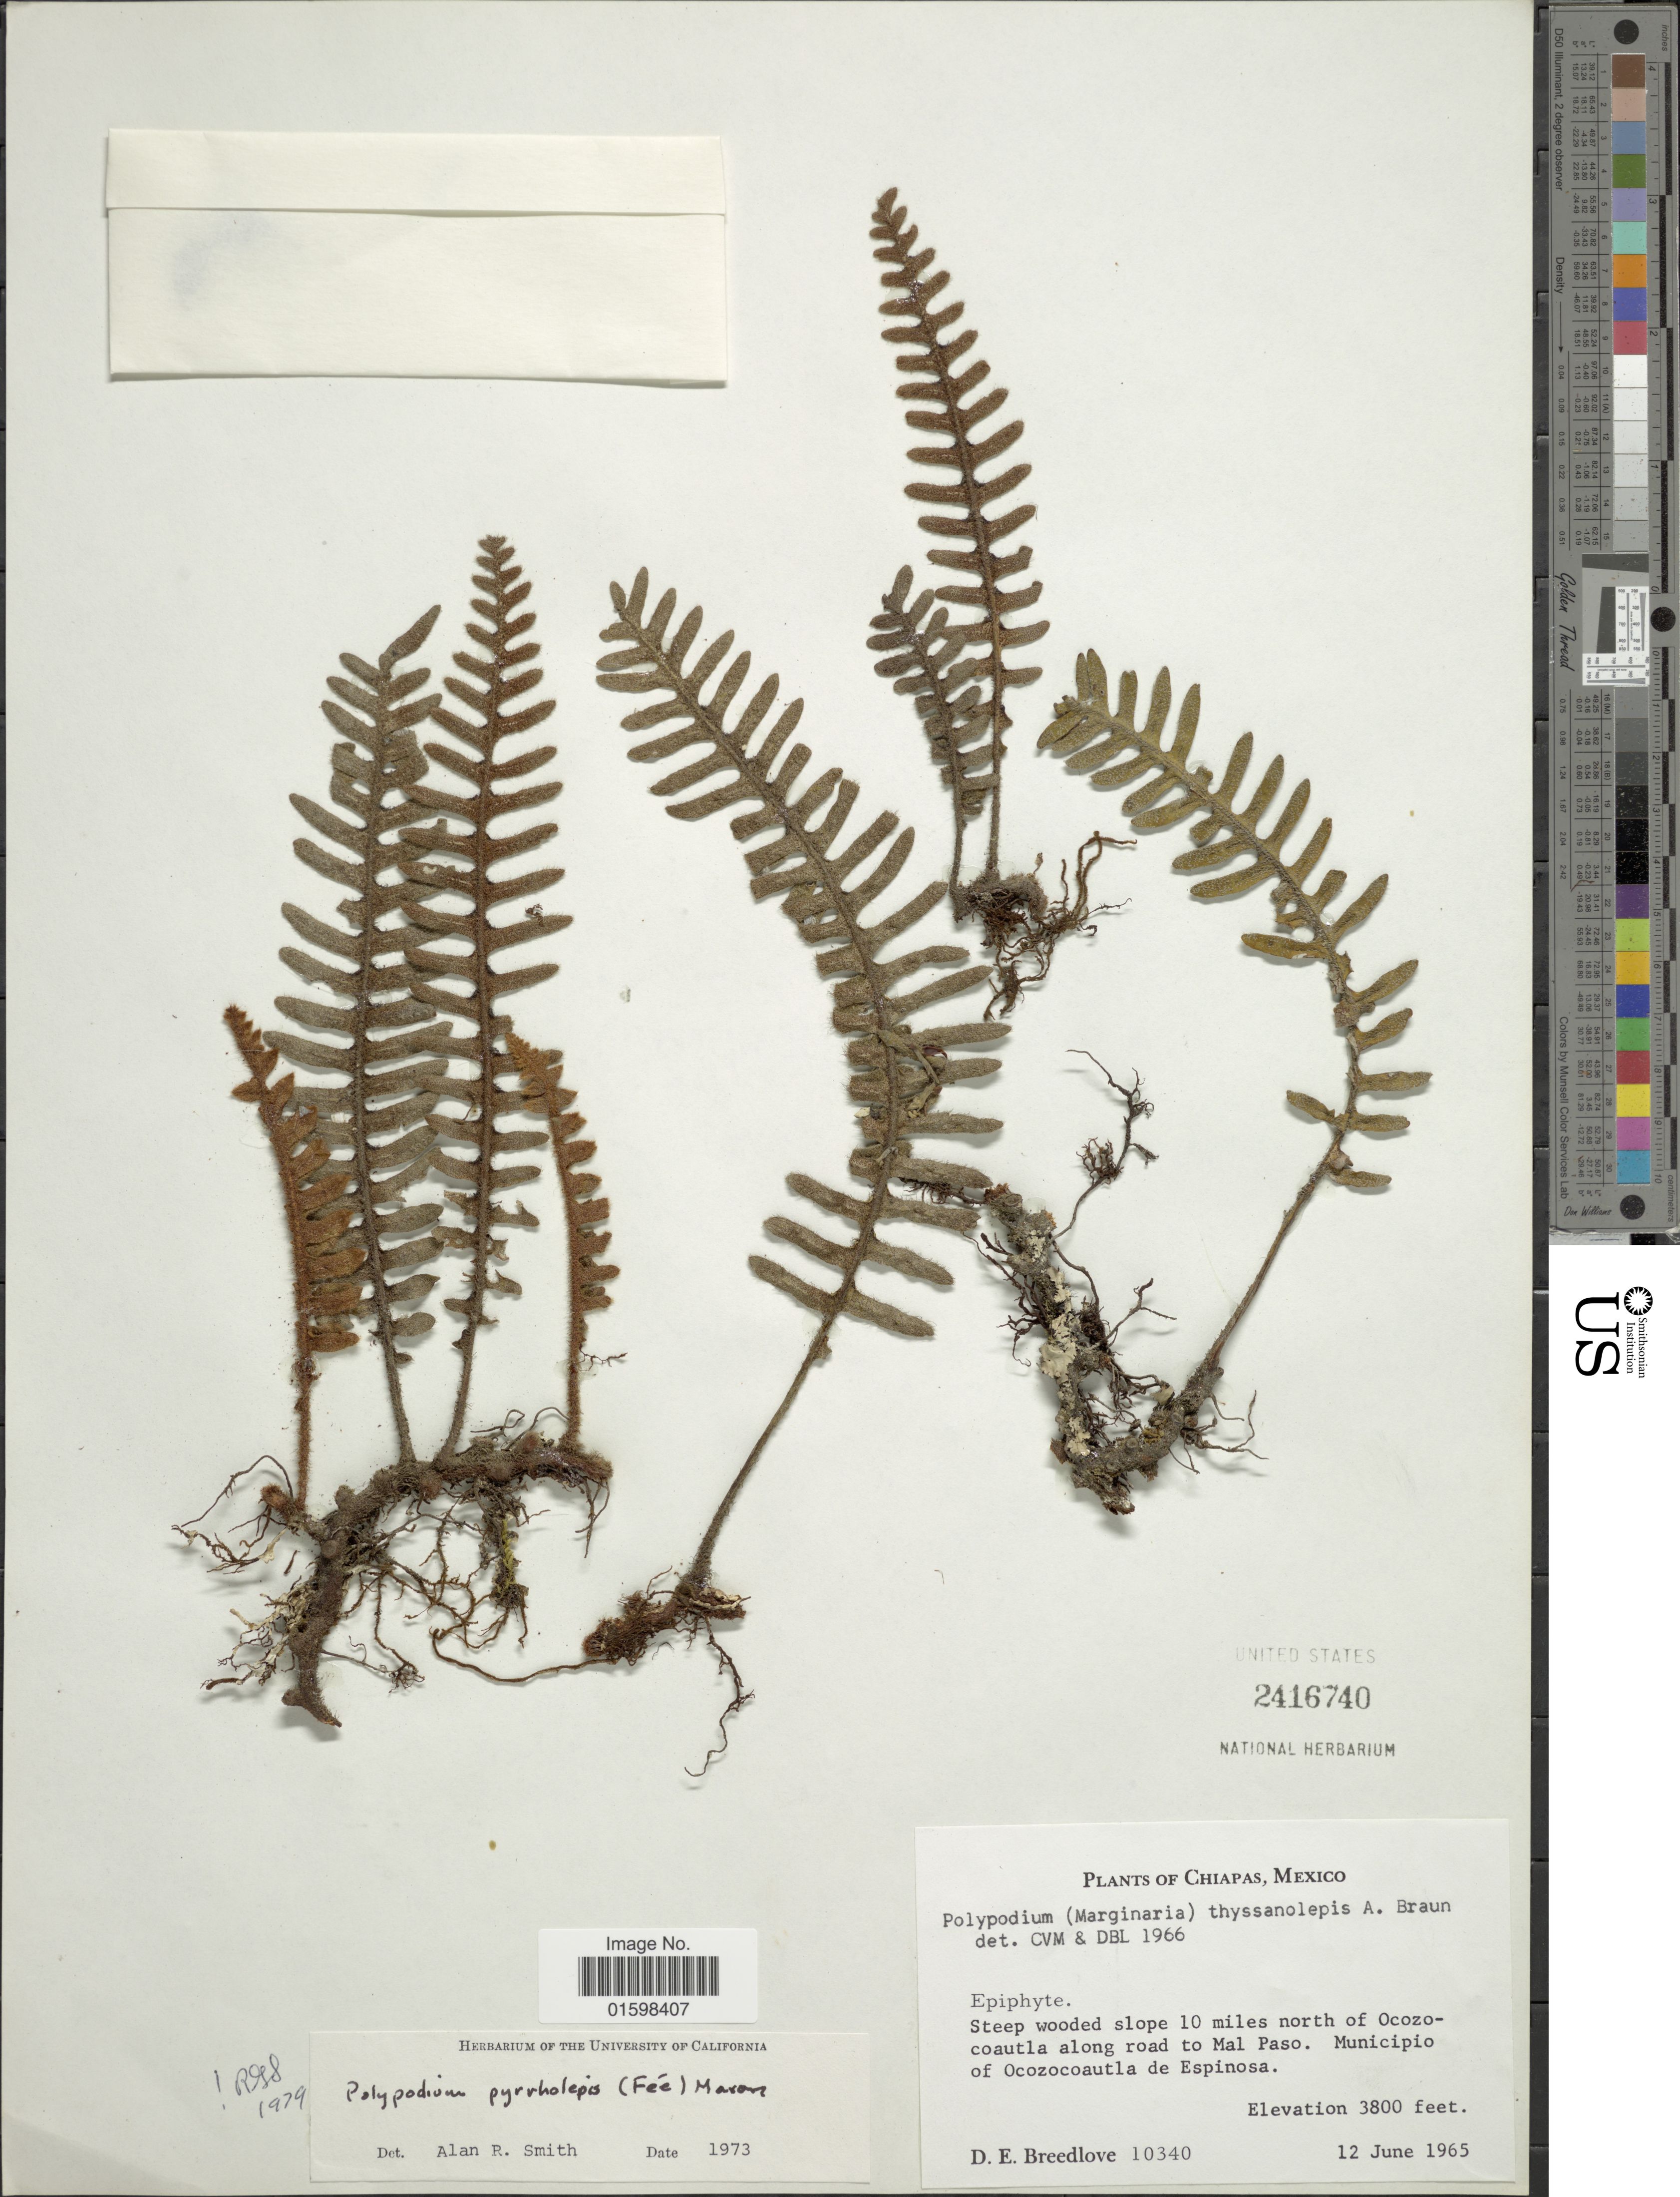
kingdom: Plantae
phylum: Tracheophyta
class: Polypodiopsida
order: Polypodiales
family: Polypodiaceae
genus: Pleopeltis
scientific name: Pleopeltis pyrrholepis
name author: (Fée) A.R. Sm. & Tejero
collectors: D. E. Breedlove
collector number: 10340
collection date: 1965-06-12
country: Mexico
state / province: Chiapas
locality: Steep wooded slope 10 miles north of Ocozocautla along road to Mal Paso. Municipio of Ocozocoautla de Espinoza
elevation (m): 1158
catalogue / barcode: US 2416740